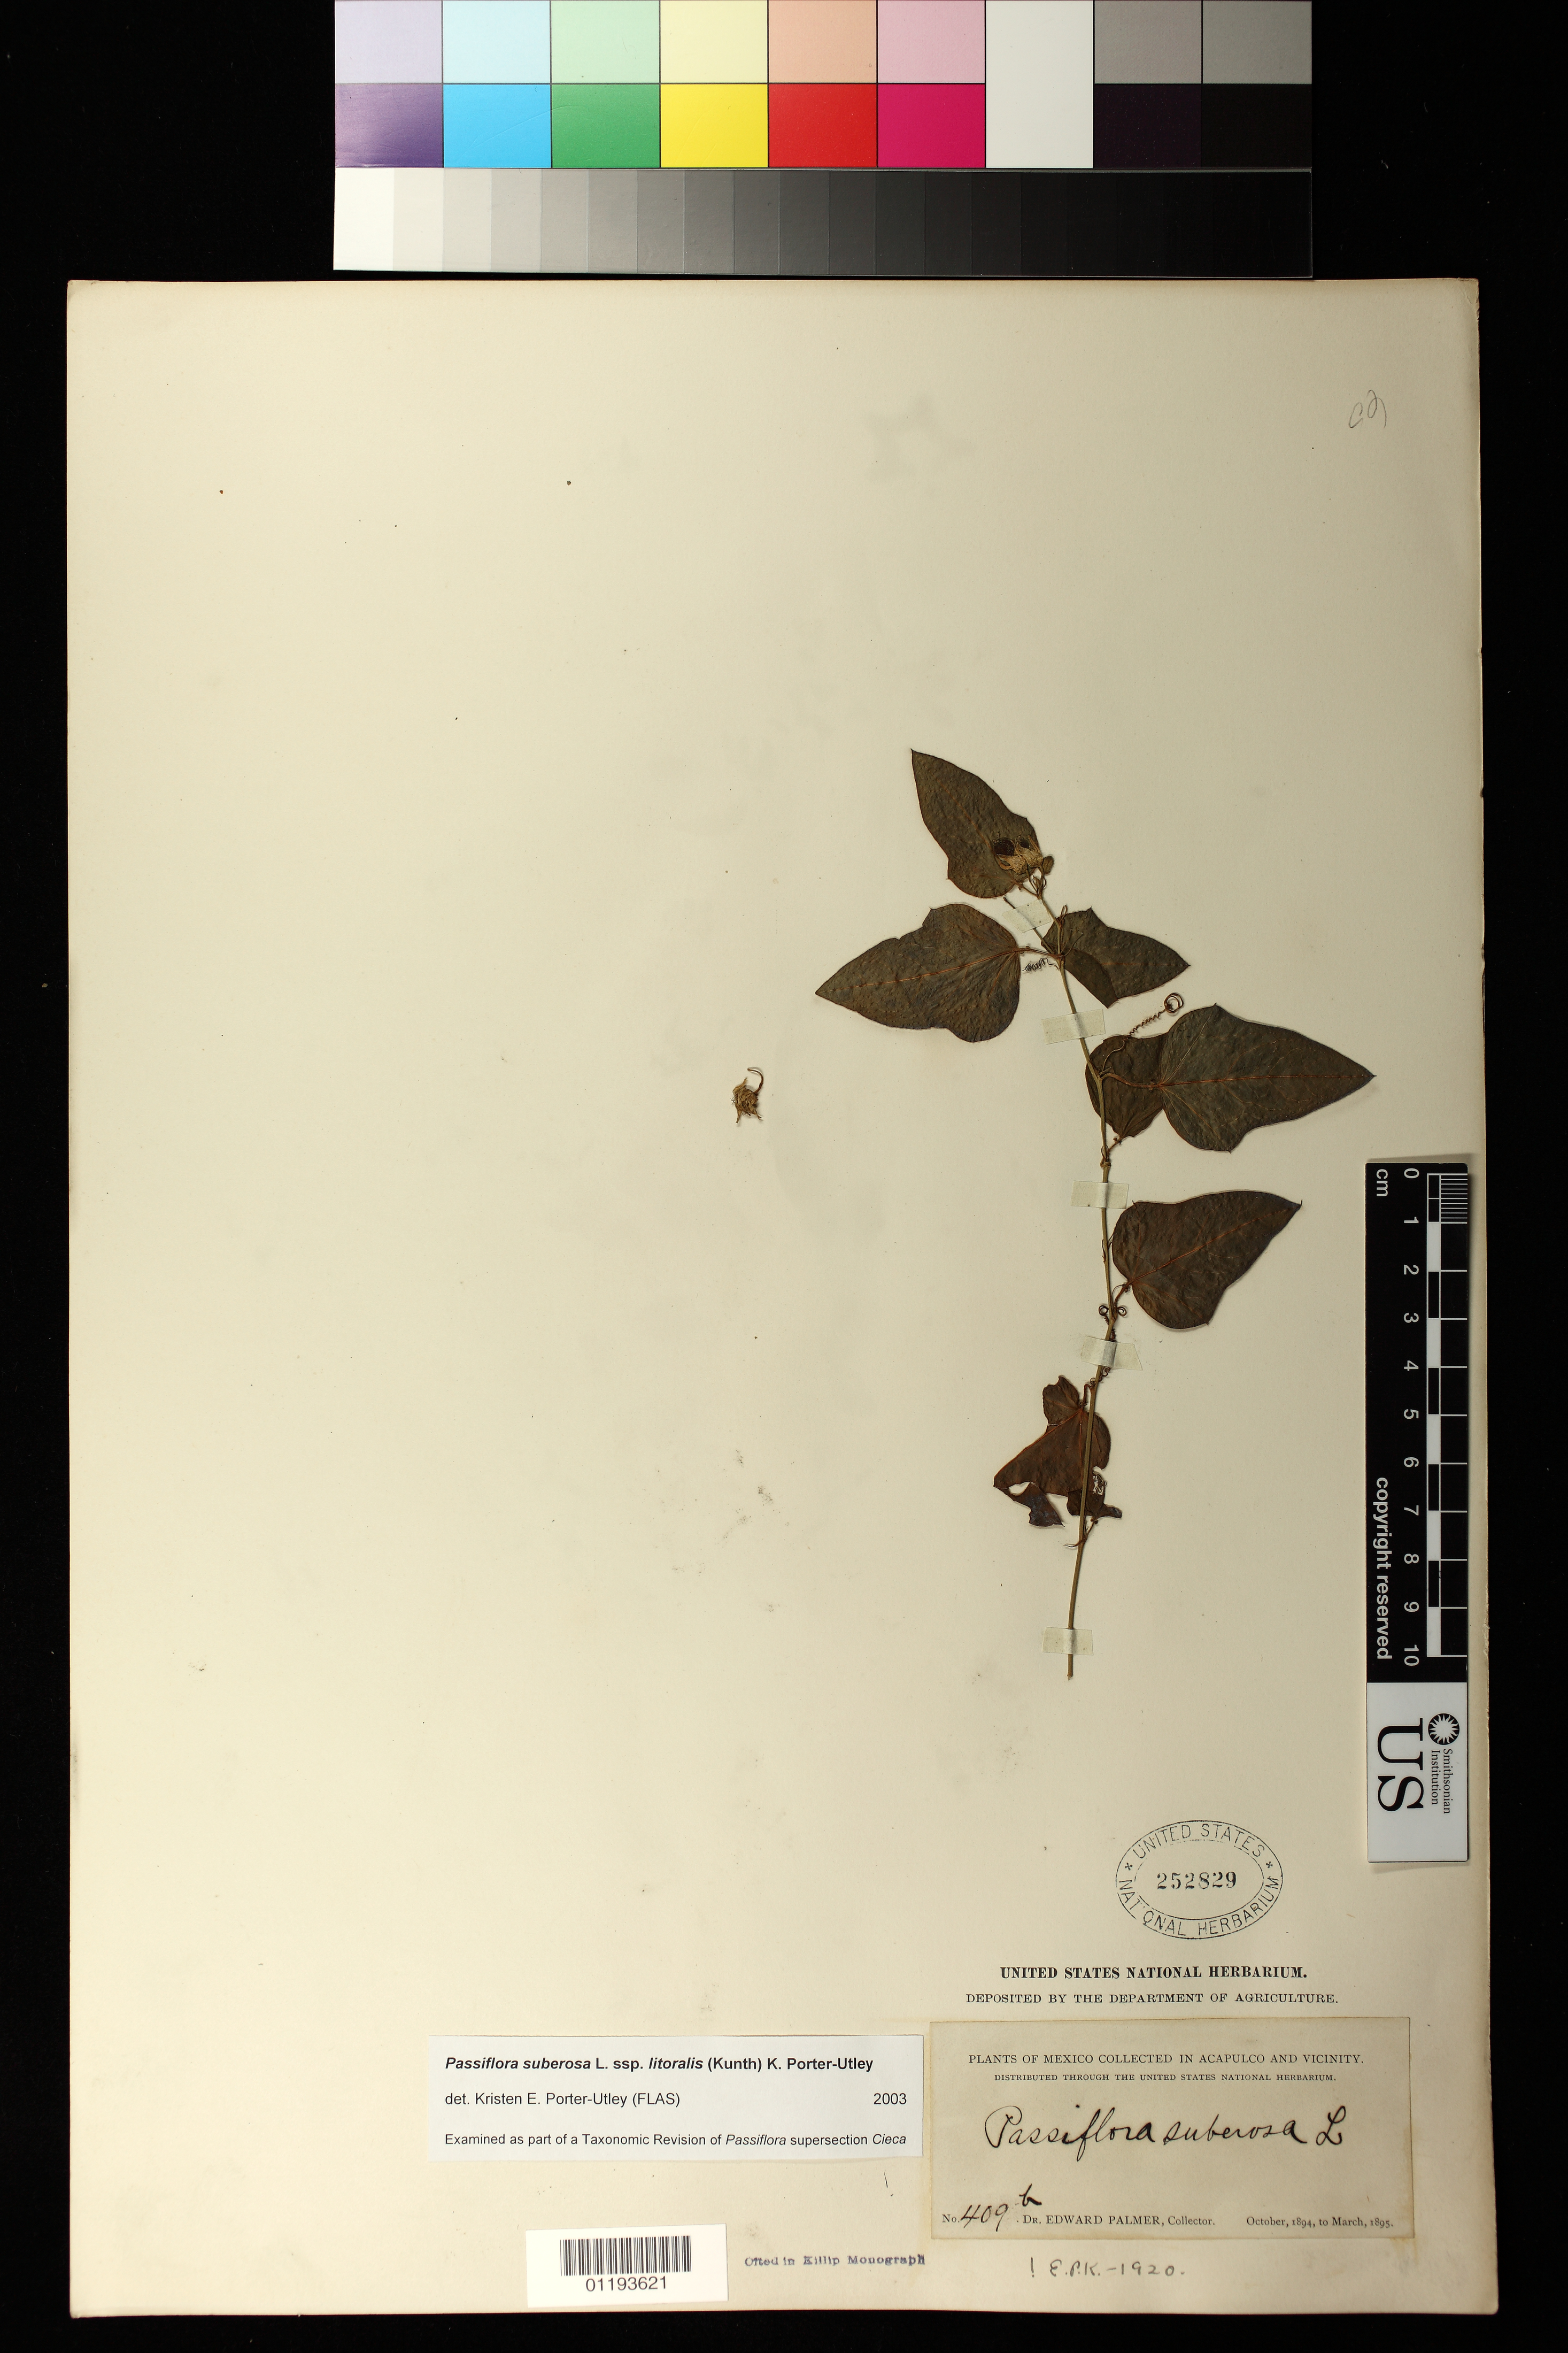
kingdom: Plantae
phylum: Tracheophyta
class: Magnoliopsida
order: Malpighiales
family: Passifloraceae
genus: Passiflora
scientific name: Passiflora suberosa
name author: L.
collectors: E. Palmer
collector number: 409b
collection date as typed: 1894-10 1895-03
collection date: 1894-10/1895-03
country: Mexico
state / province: Guerrero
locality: Acapulco and vicinity.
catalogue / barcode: US 252829